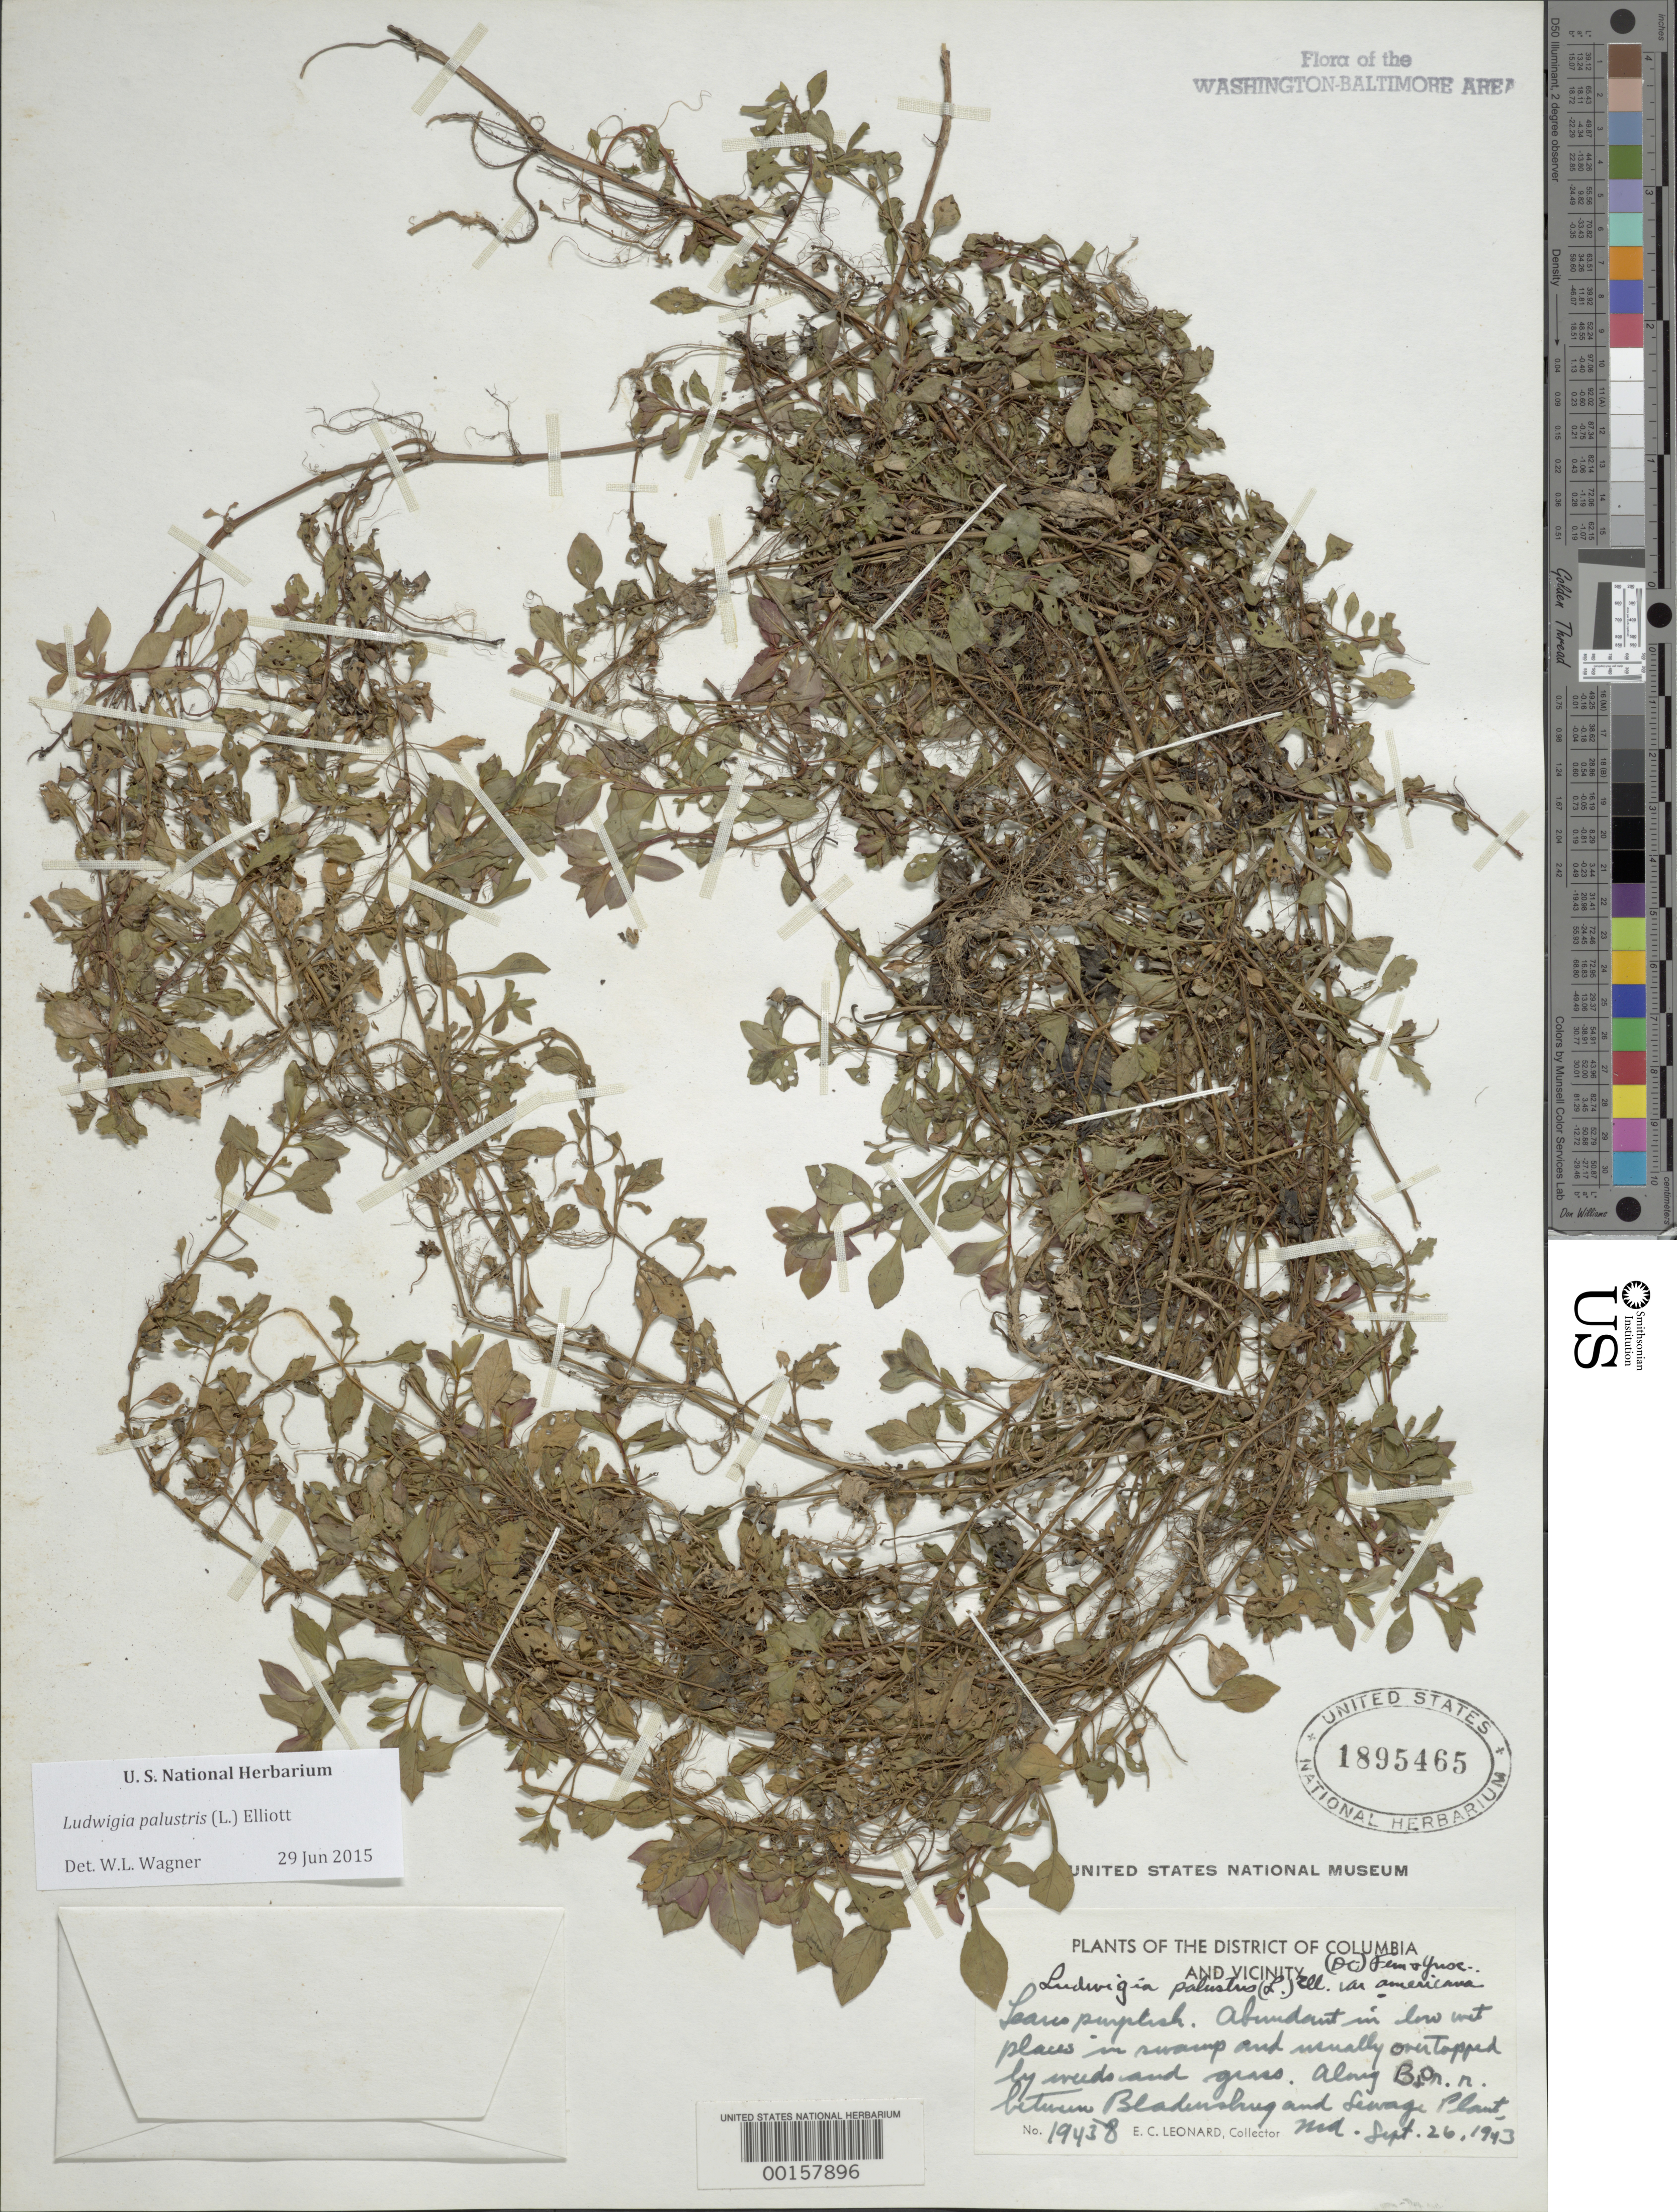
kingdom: Plantae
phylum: Tracheophyta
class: Magnoliopsida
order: Myrtales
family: Onagraceae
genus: Ludwigia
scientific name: Ludwigia palustris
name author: (L.) Elliott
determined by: Wagner, W. L., (BOT), Smithsonian Institution - National Museum of Natural History (UNITED STATES)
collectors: E. C. Leonard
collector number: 19438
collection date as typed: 26 Sep 1943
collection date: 1943-09-26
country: United States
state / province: Maryland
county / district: Prince George's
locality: Along B & O R.R. between Bladensburg and Sewage Plant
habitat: In low wet places in swamp and usually overtopped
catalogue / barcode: US 1895465